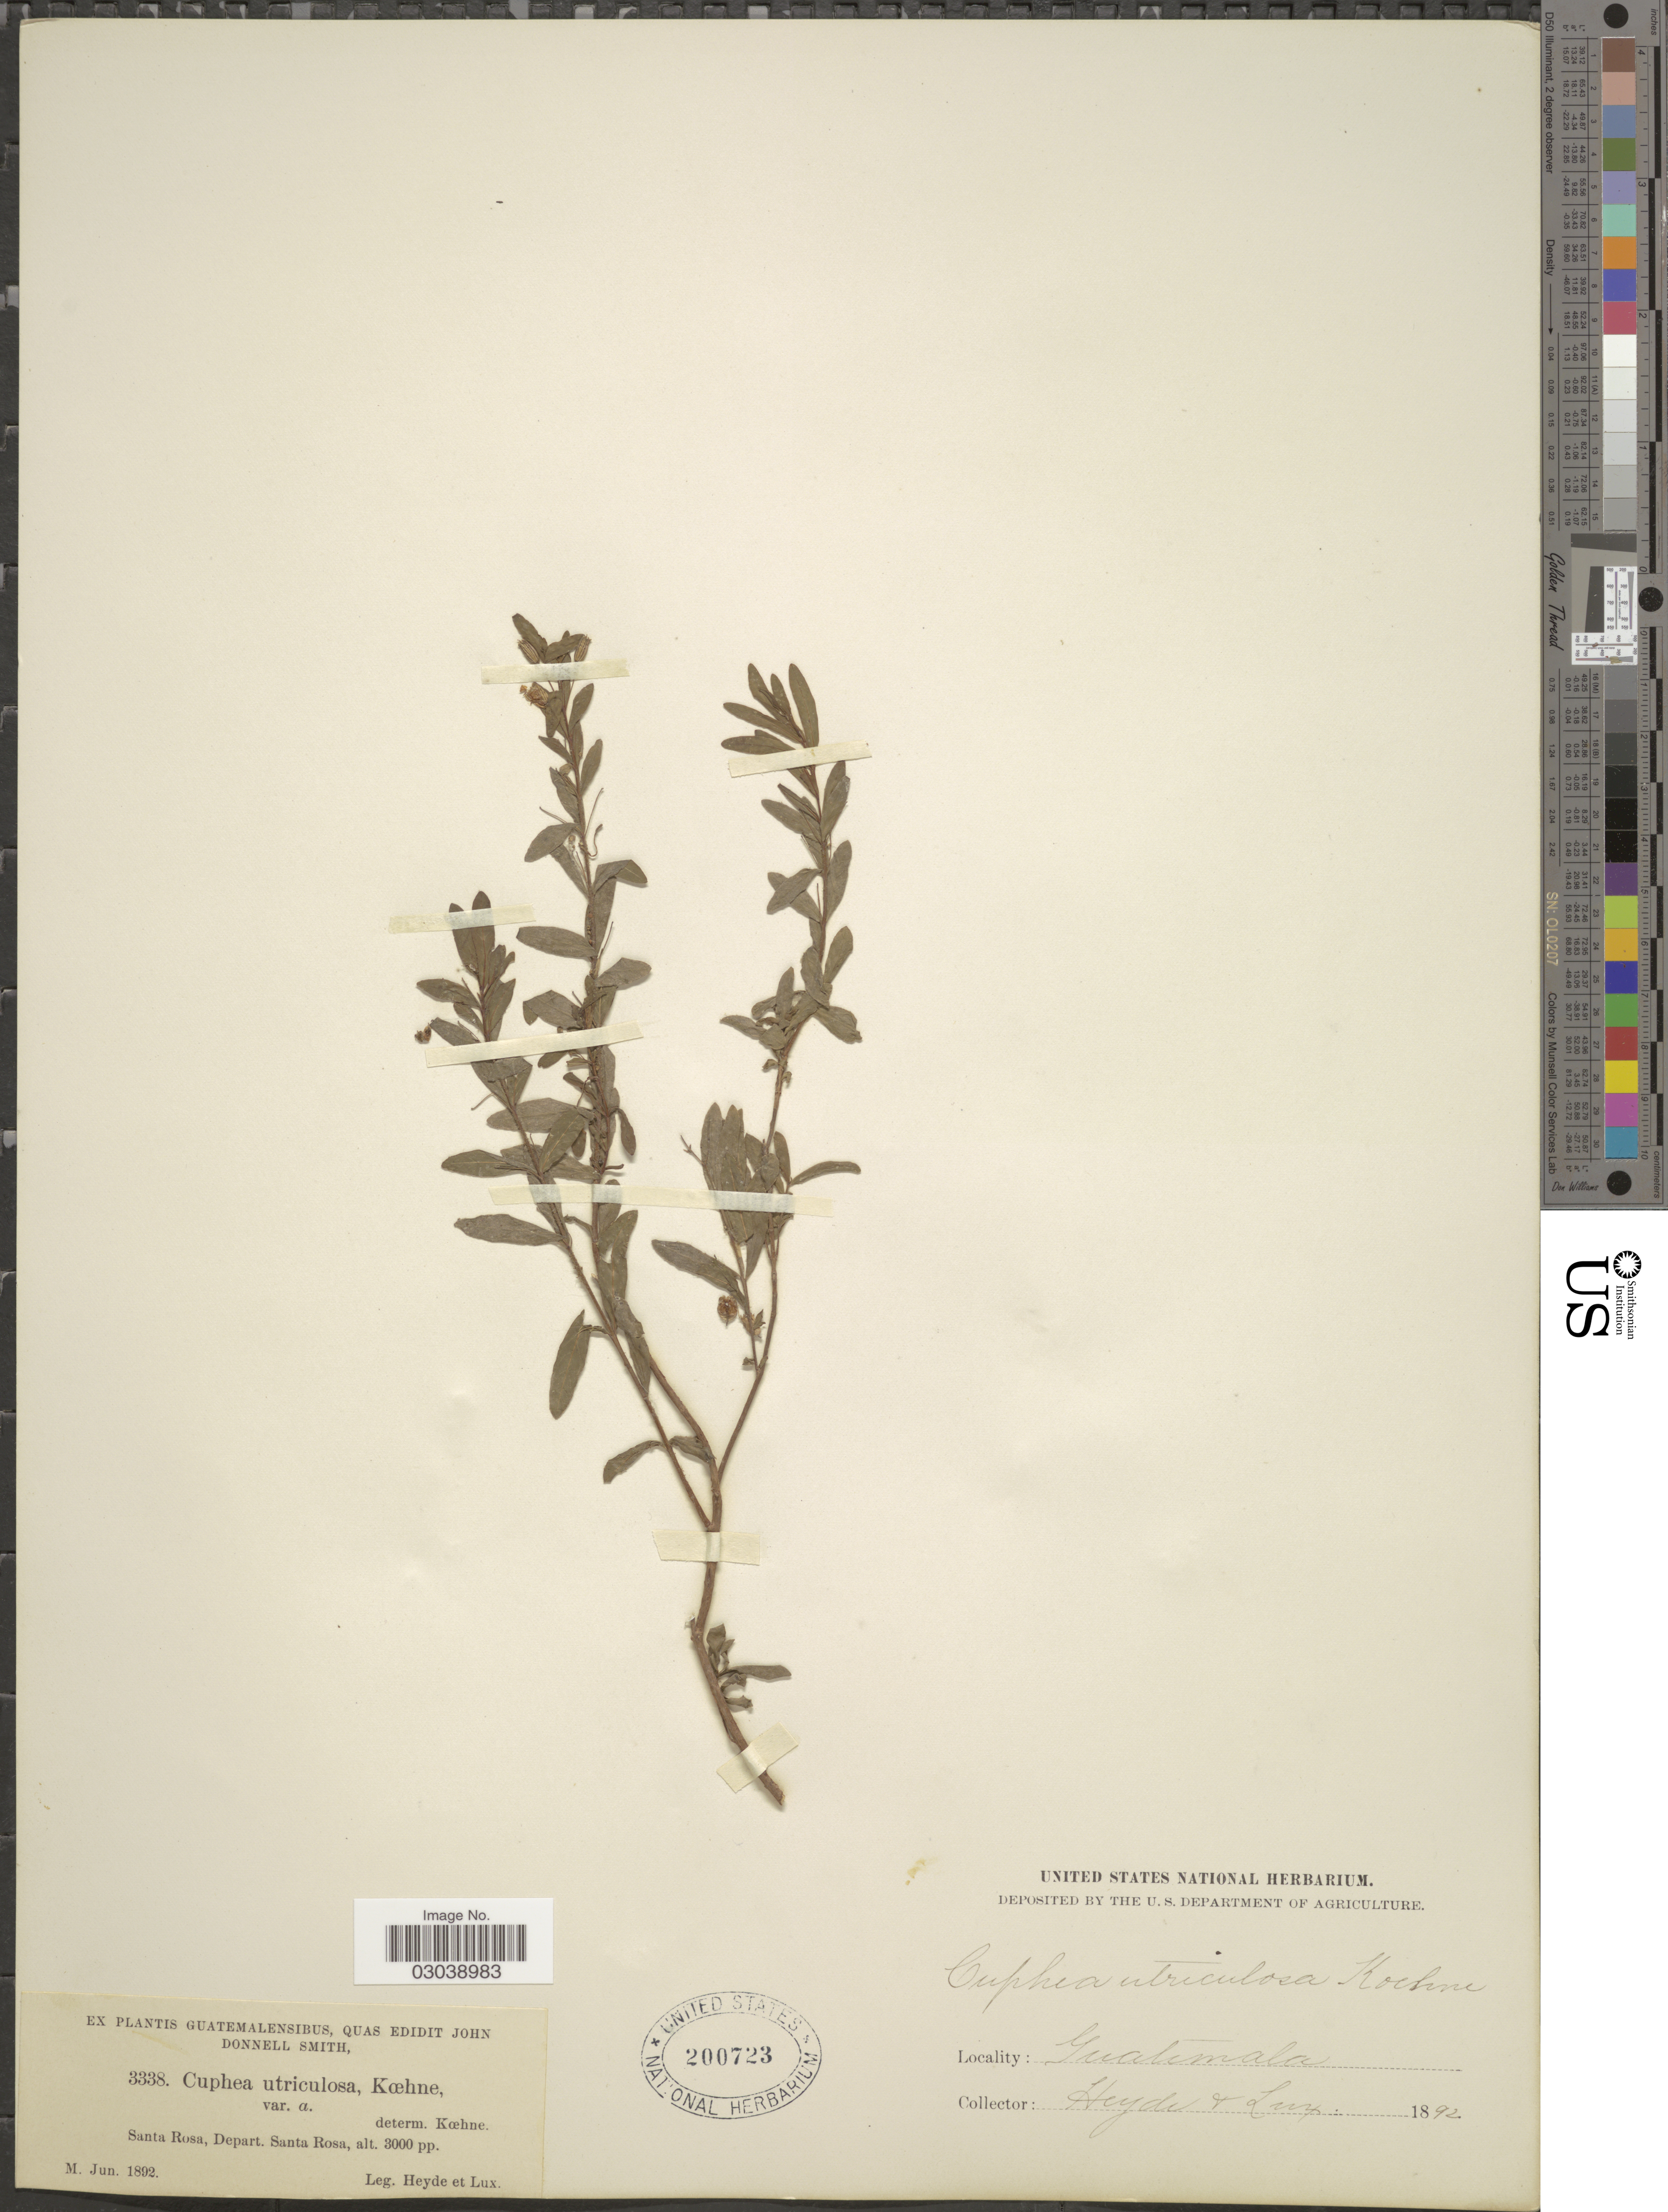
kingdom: Plantae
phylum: Tracheophyta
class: Magnoliopsida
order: Myrtales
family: Lythraceae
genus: Cuphea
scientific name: Cuphea utriculosa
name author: Koehne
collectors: Heyde & Lux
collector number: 3338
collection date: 1892-06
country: Guatemala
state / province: Santa Rosa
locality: Santa Rosa, Depart. Santa Rosa.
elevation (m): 914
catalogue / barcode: US 200723